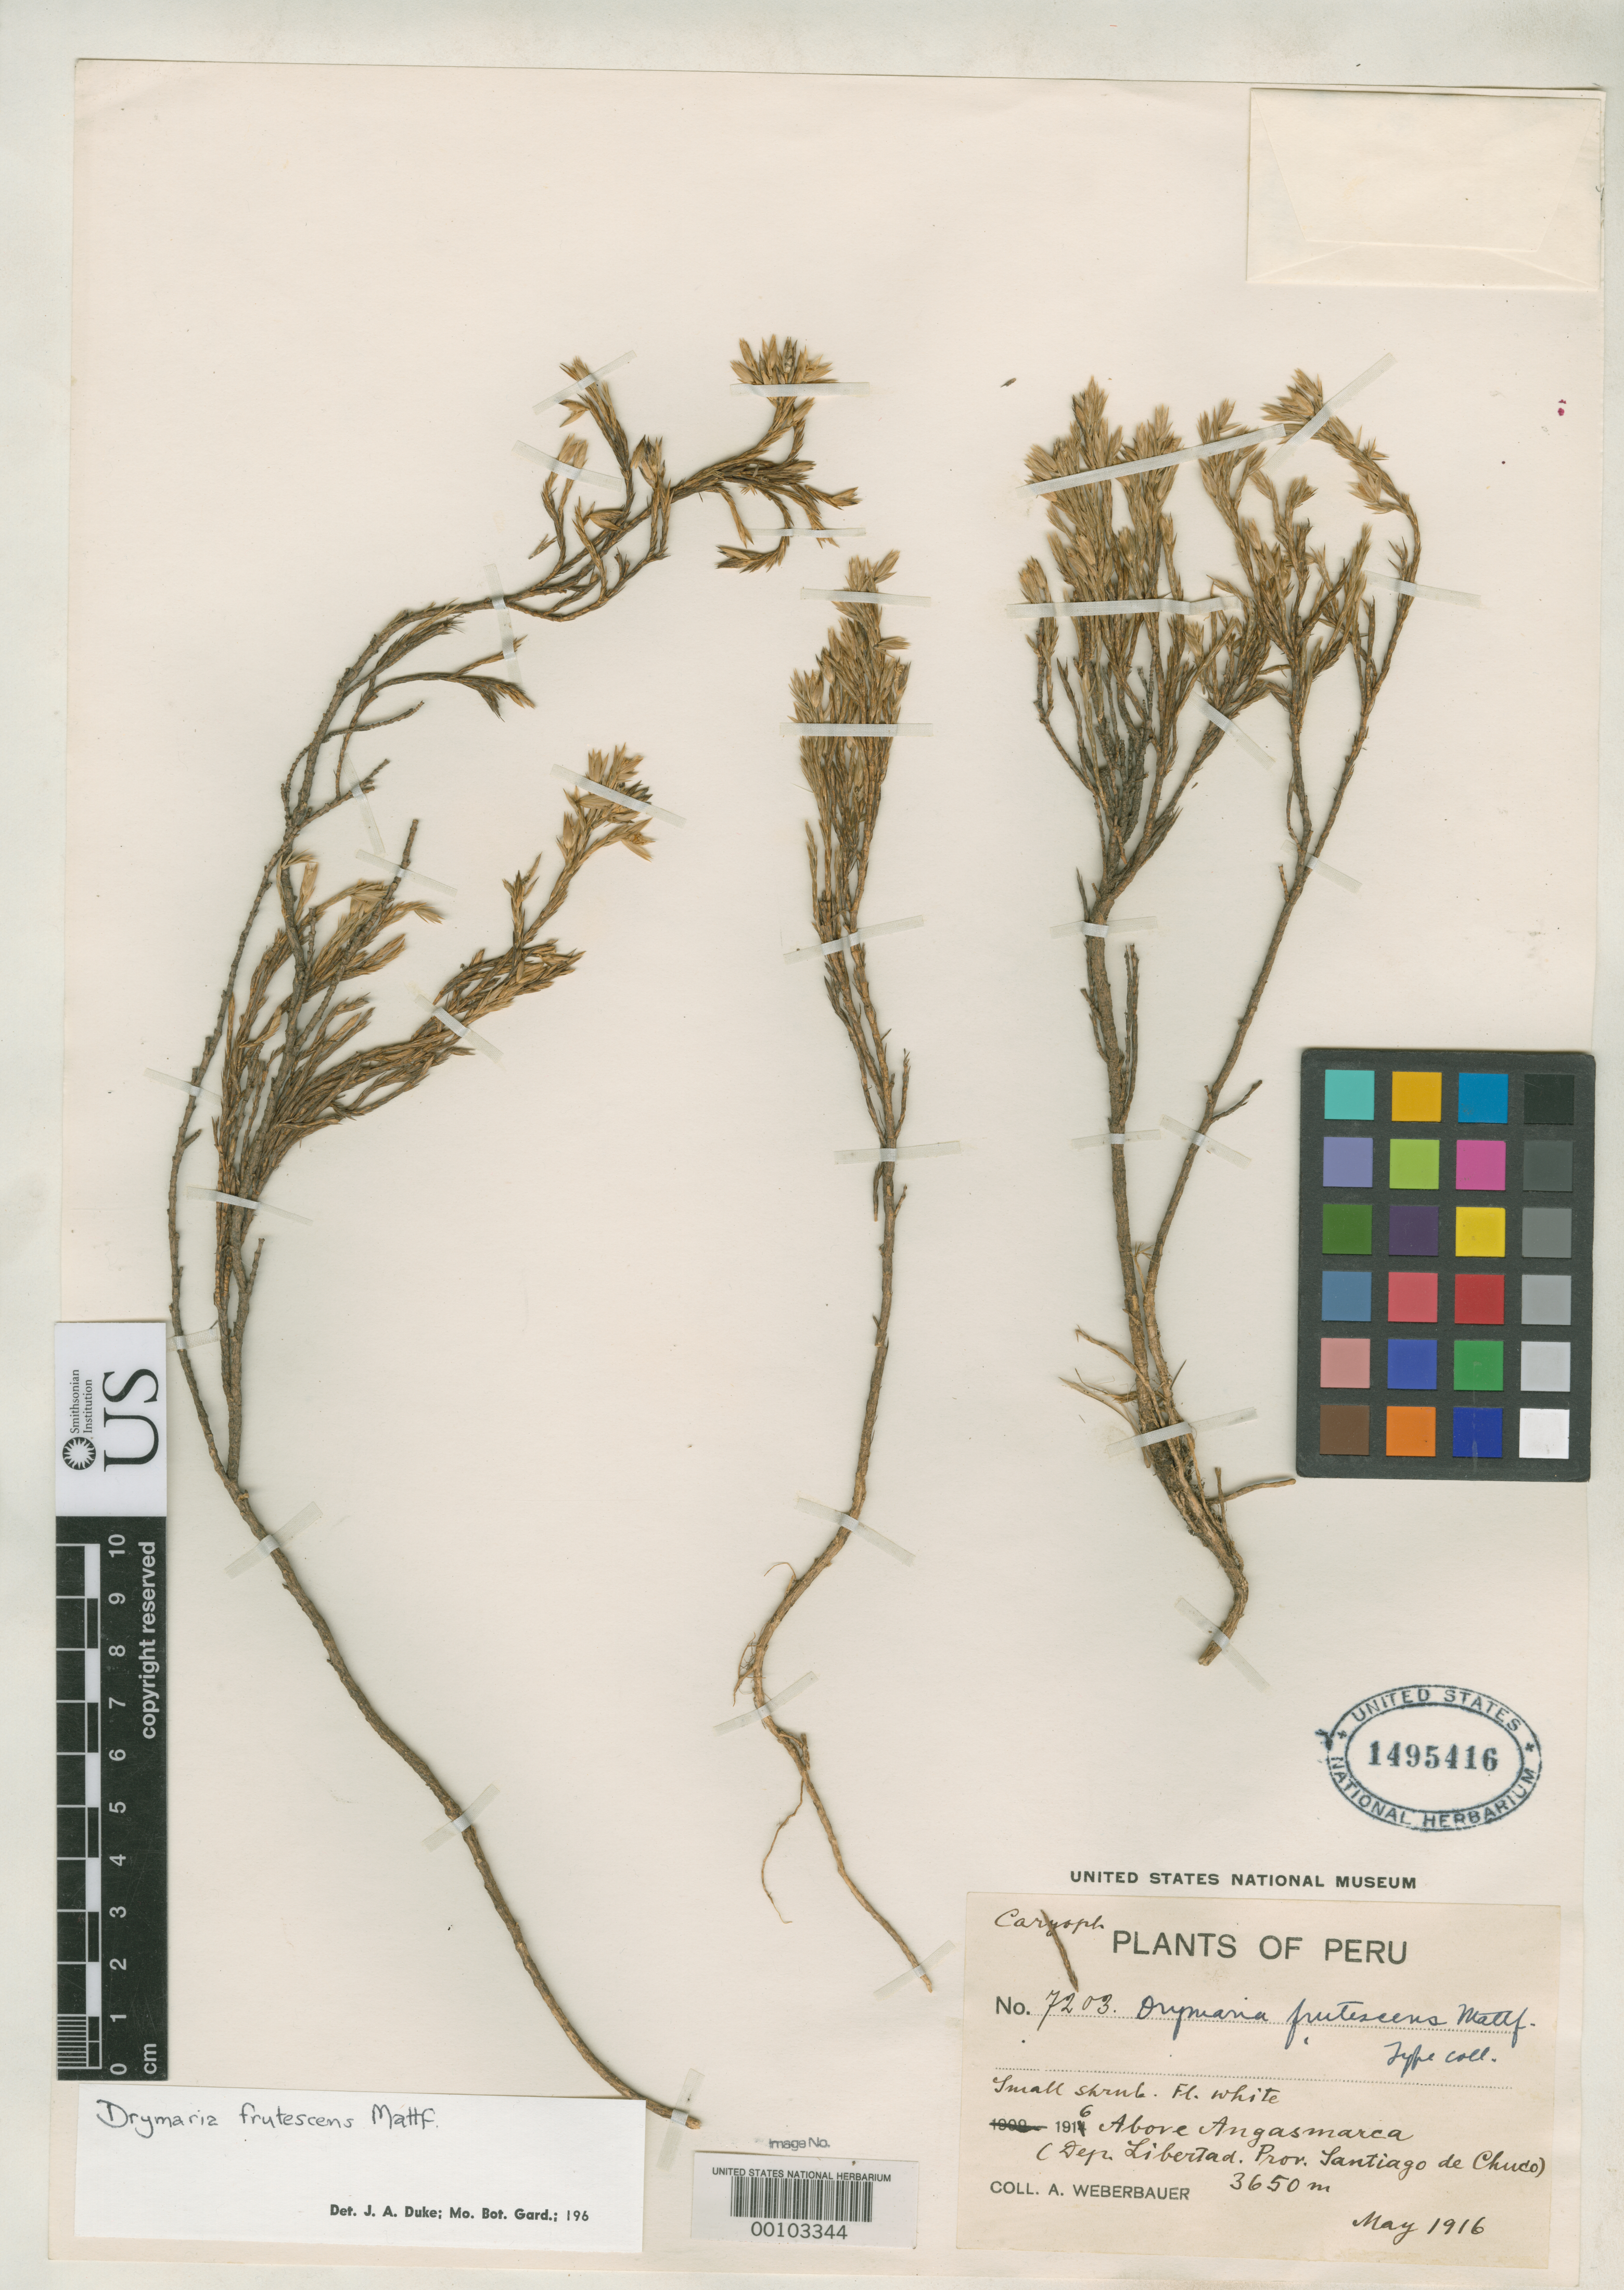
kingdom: Plantae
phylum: Tracheophyta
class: Magnoliopsida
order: Caryophyllales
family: Caryophyllaceae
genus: Drymaria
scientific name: Drymaria frutescens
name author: Mattf.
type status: Isotype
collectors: A. Weberbauer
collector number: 7203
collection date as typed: May 1916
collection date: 1916-05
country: Peru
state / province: La Libertad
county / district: Santiago de Chuco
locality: Above Angasmarca.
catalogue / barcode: US 1495416